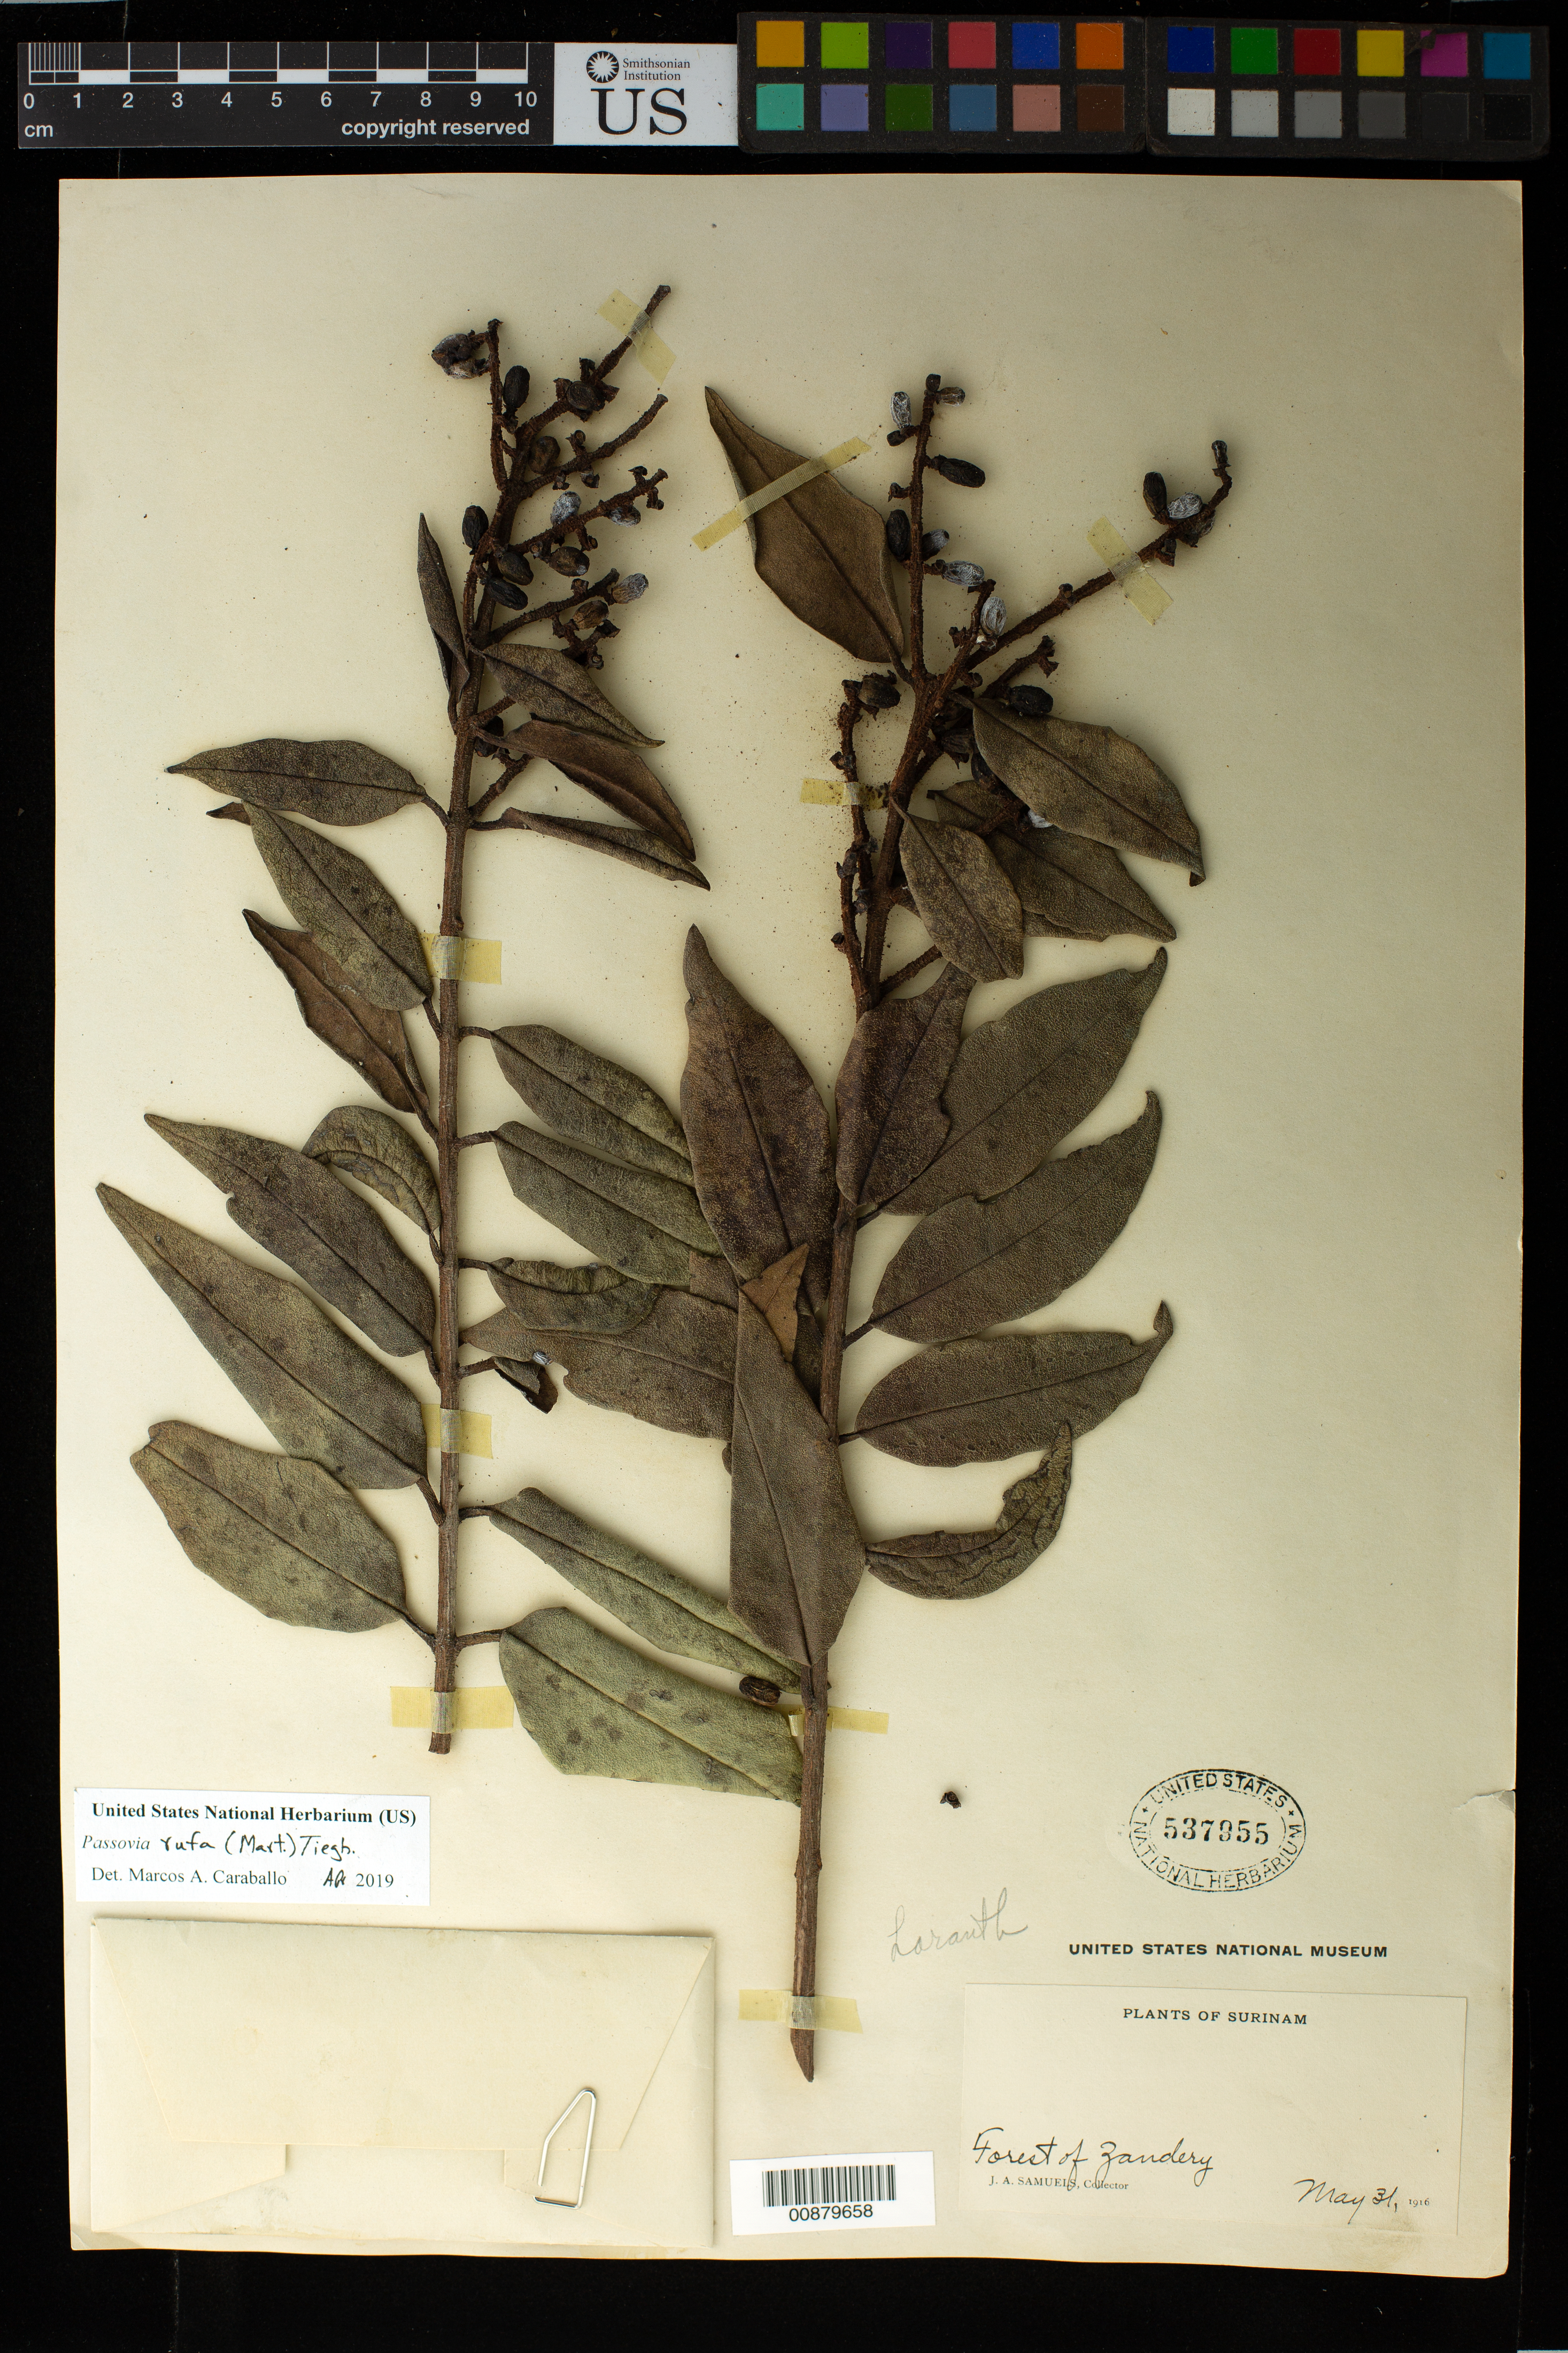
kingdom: Plantae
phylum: Tracheophyta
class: Magnoliopsida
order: Santalales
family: Loranthaceae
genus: Passovia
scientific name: Passovia rufa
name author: (Mart.) Kuijt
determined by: Caraballo-Ortiz, Marcos A., (MISS), University of Mississippi (UNITED STATES)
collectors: J. A. Samuels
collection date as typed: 31-May-16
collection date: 1916-05-31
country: Suriname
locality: Forest of Zandery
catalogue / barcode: US 537955